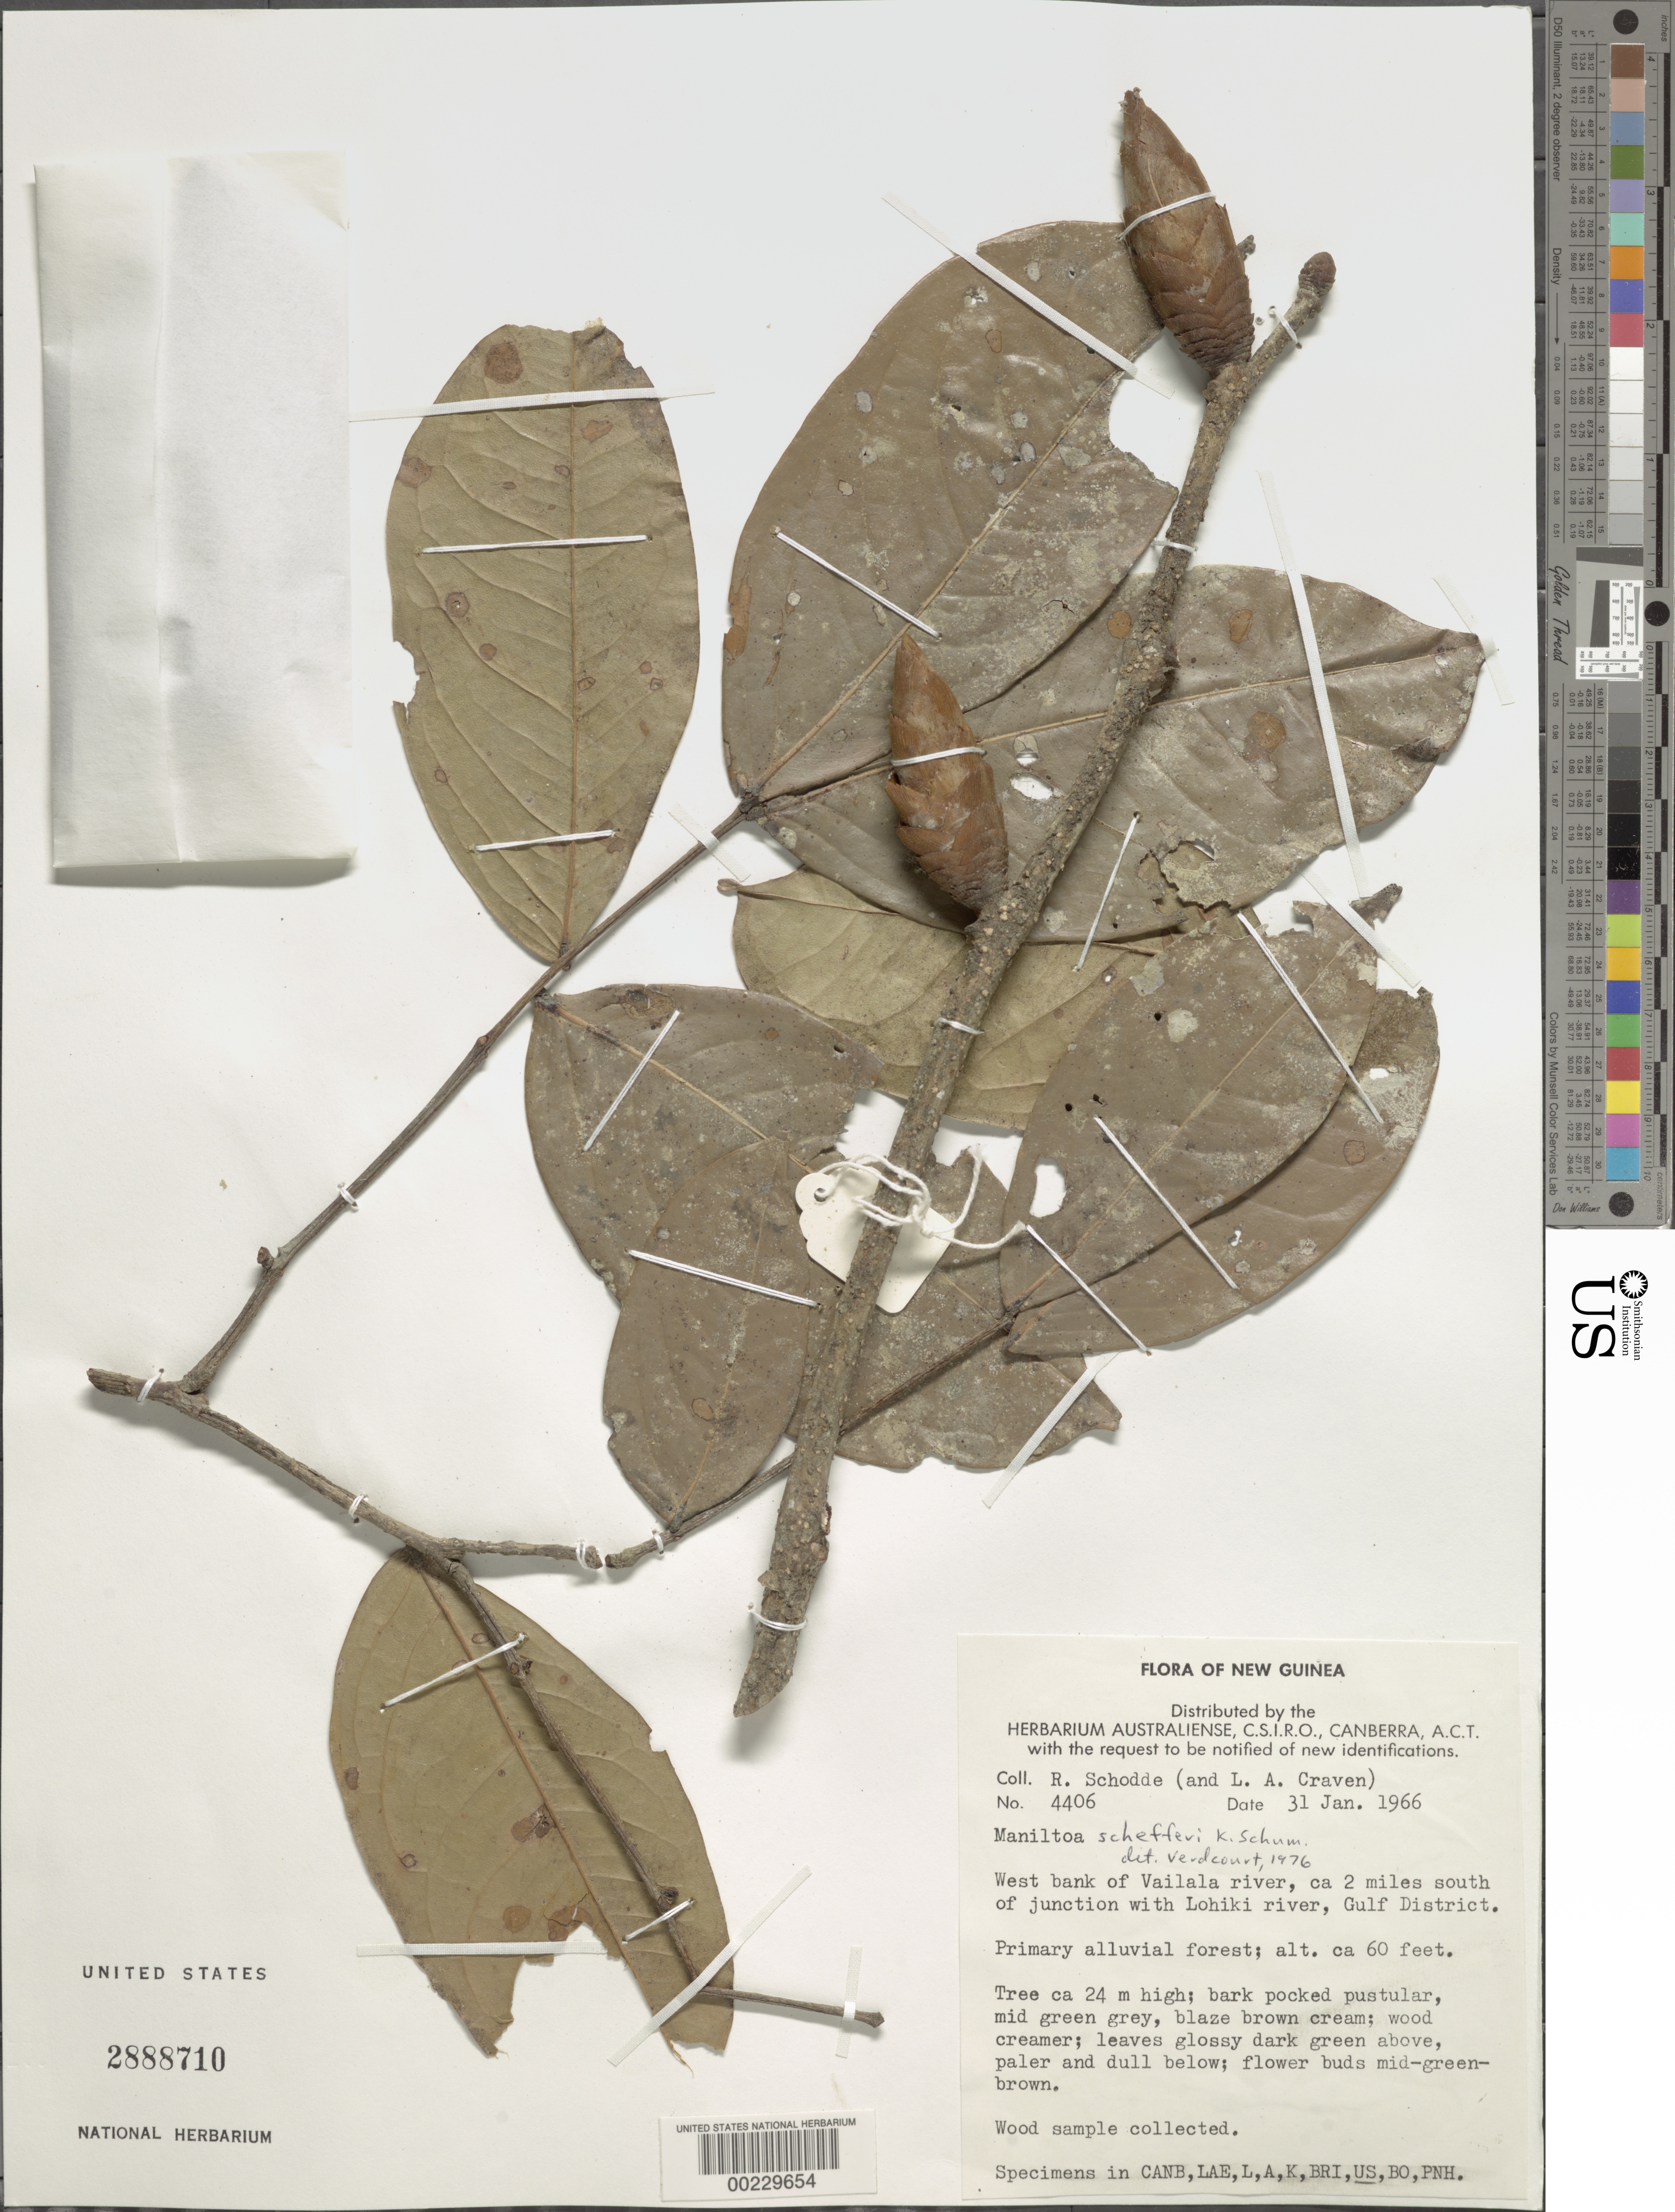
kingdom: Plantae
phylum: Tracheophyta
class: Magnoliopsida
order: Fabales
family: Fabaceae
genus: Maniltoa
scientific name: Maniltoa schefferi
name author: K. Schum. & Hollrung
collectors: R. Schodde & L. A. Craven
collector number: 4406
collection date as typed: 31 Jan 1966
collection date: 1966-01-31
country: Papua New Guinea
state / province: Gulf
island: New Guinea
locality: W bank of vailala river, ca 2 mi s of junction with lohiki river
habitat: Primary alluvial forest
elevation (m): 18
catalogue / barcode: US 2888710